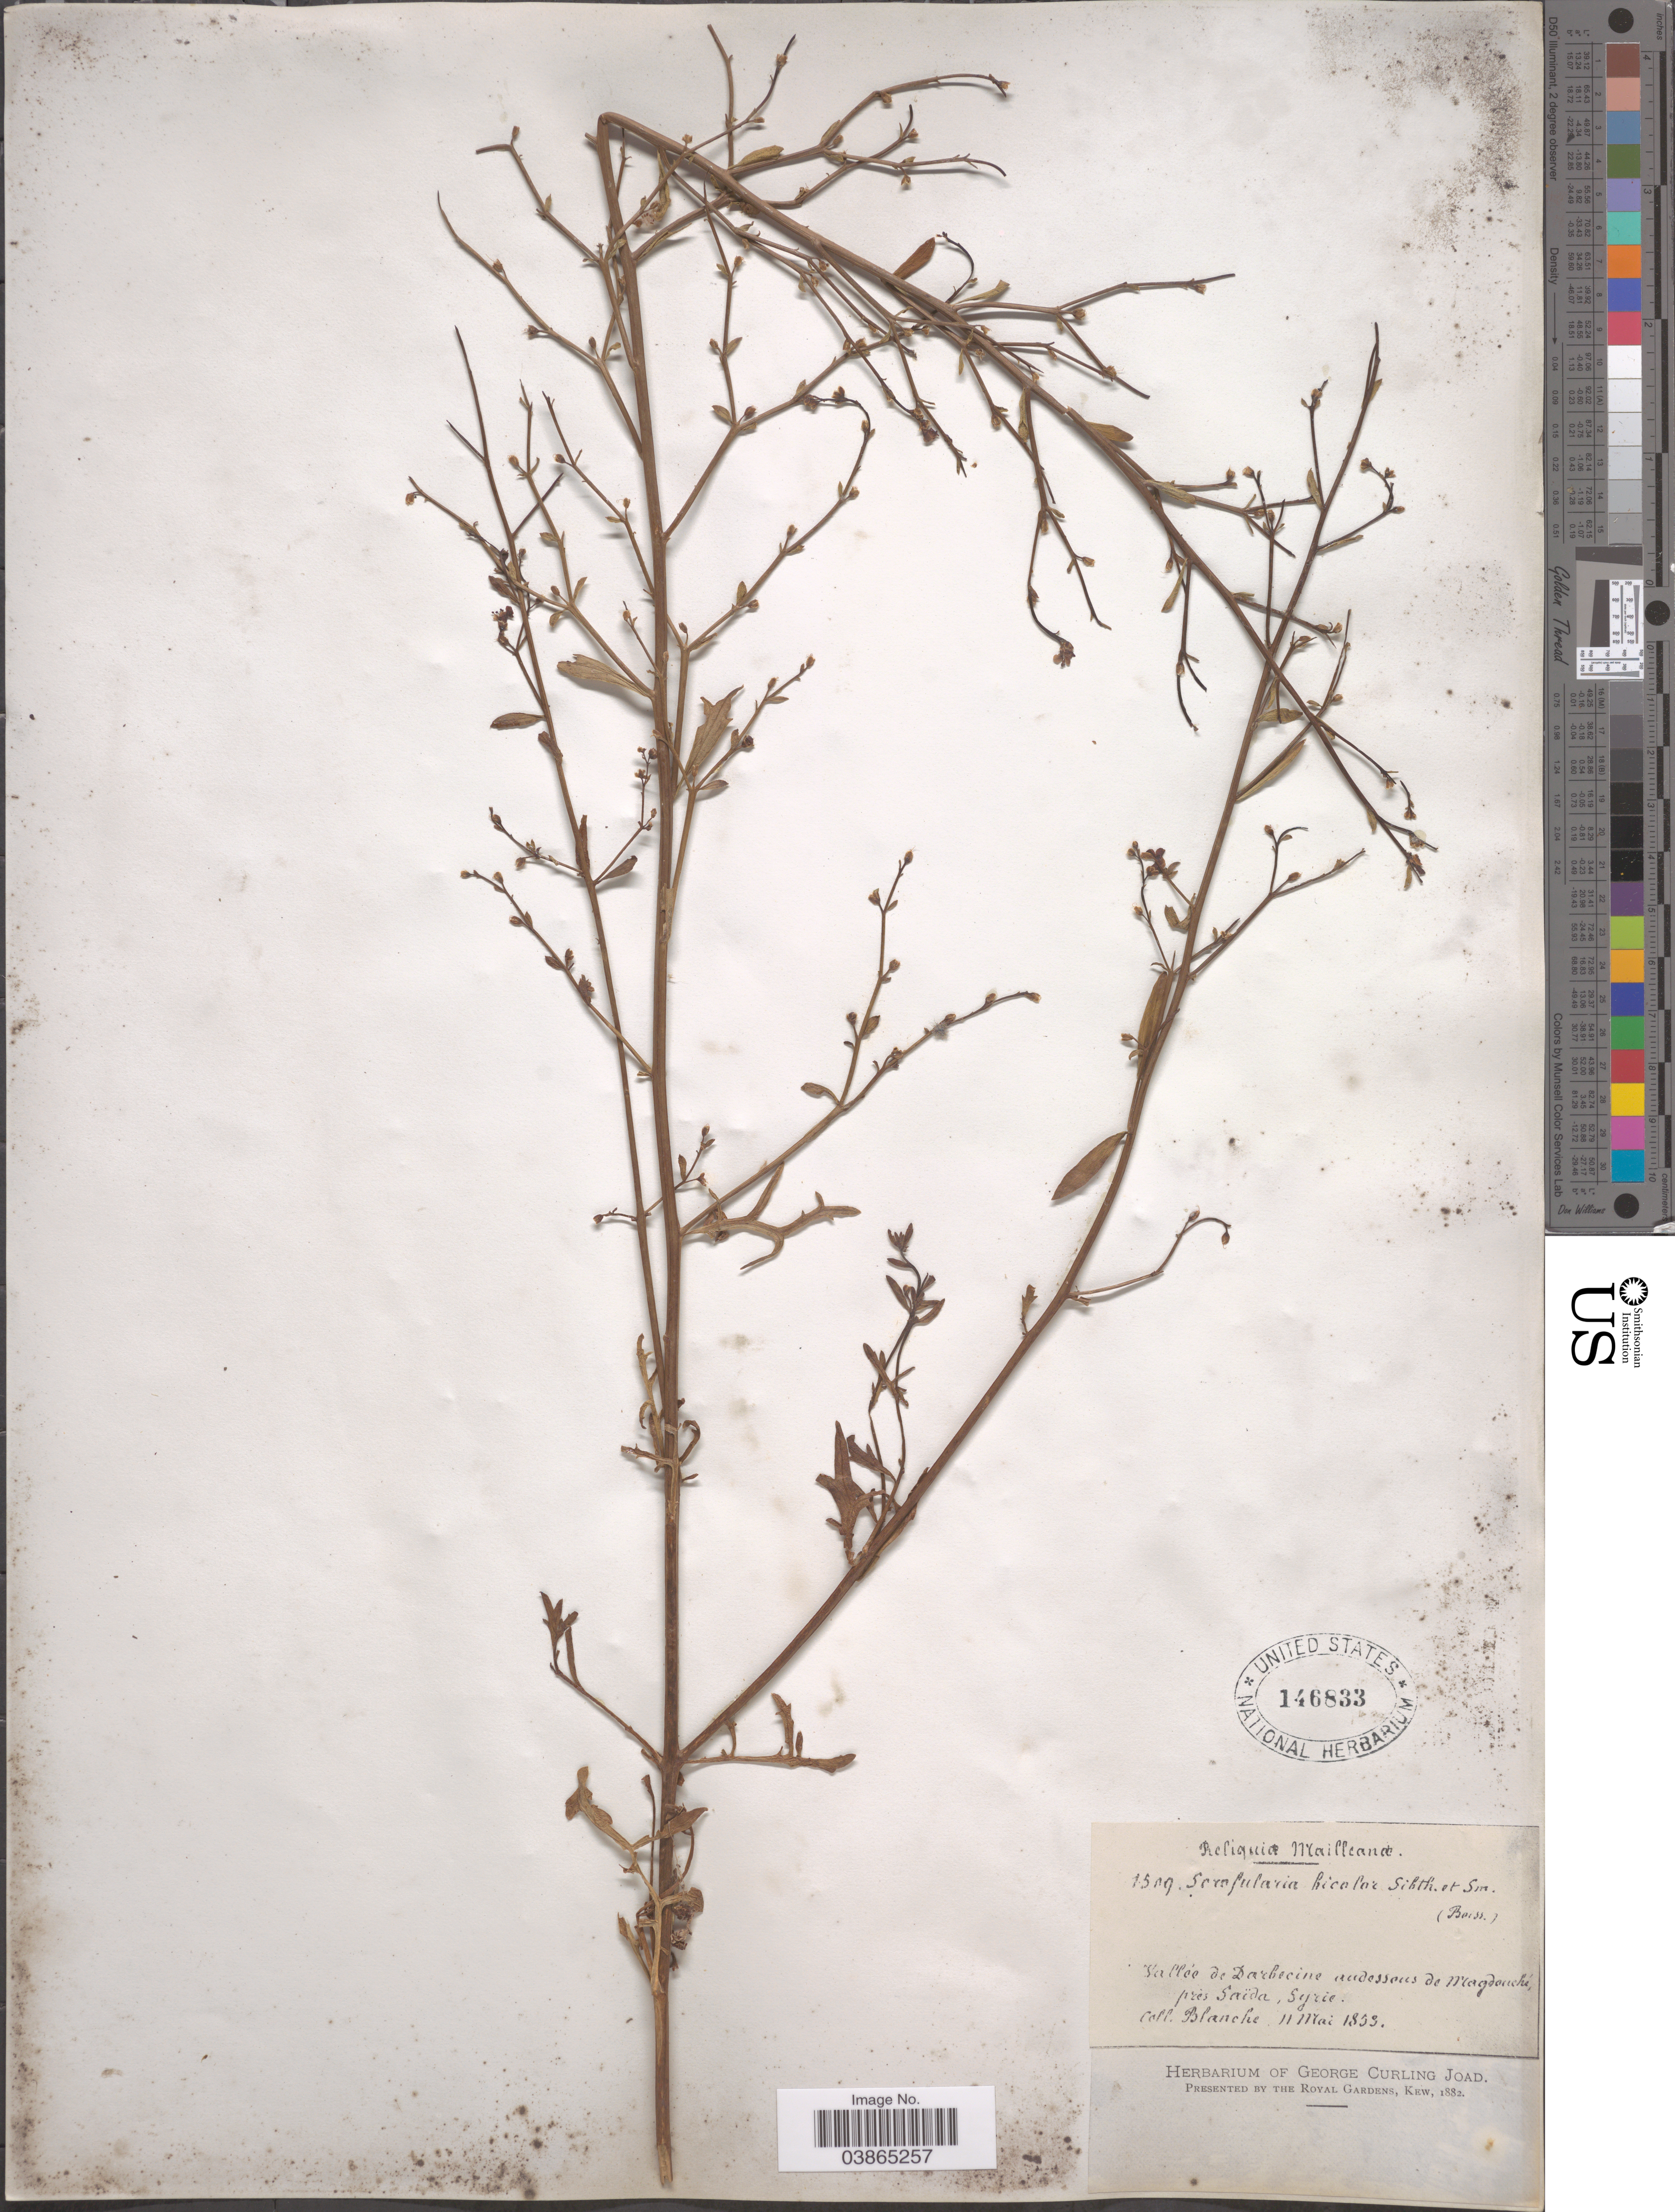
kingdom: Plantae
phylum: Tracheophyta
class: Magnoliopsida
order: Lamiales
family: Scrophulariaceae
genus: Scrophularia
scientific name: Scrophularia bicolor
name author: Sm.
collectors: -. Blanche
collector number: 1509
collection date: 1853-05-11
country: Syria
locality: Mailleanœ. Vallée de Darbecine andesseus de Magdouché pres Saïda.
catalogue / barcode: US 146833